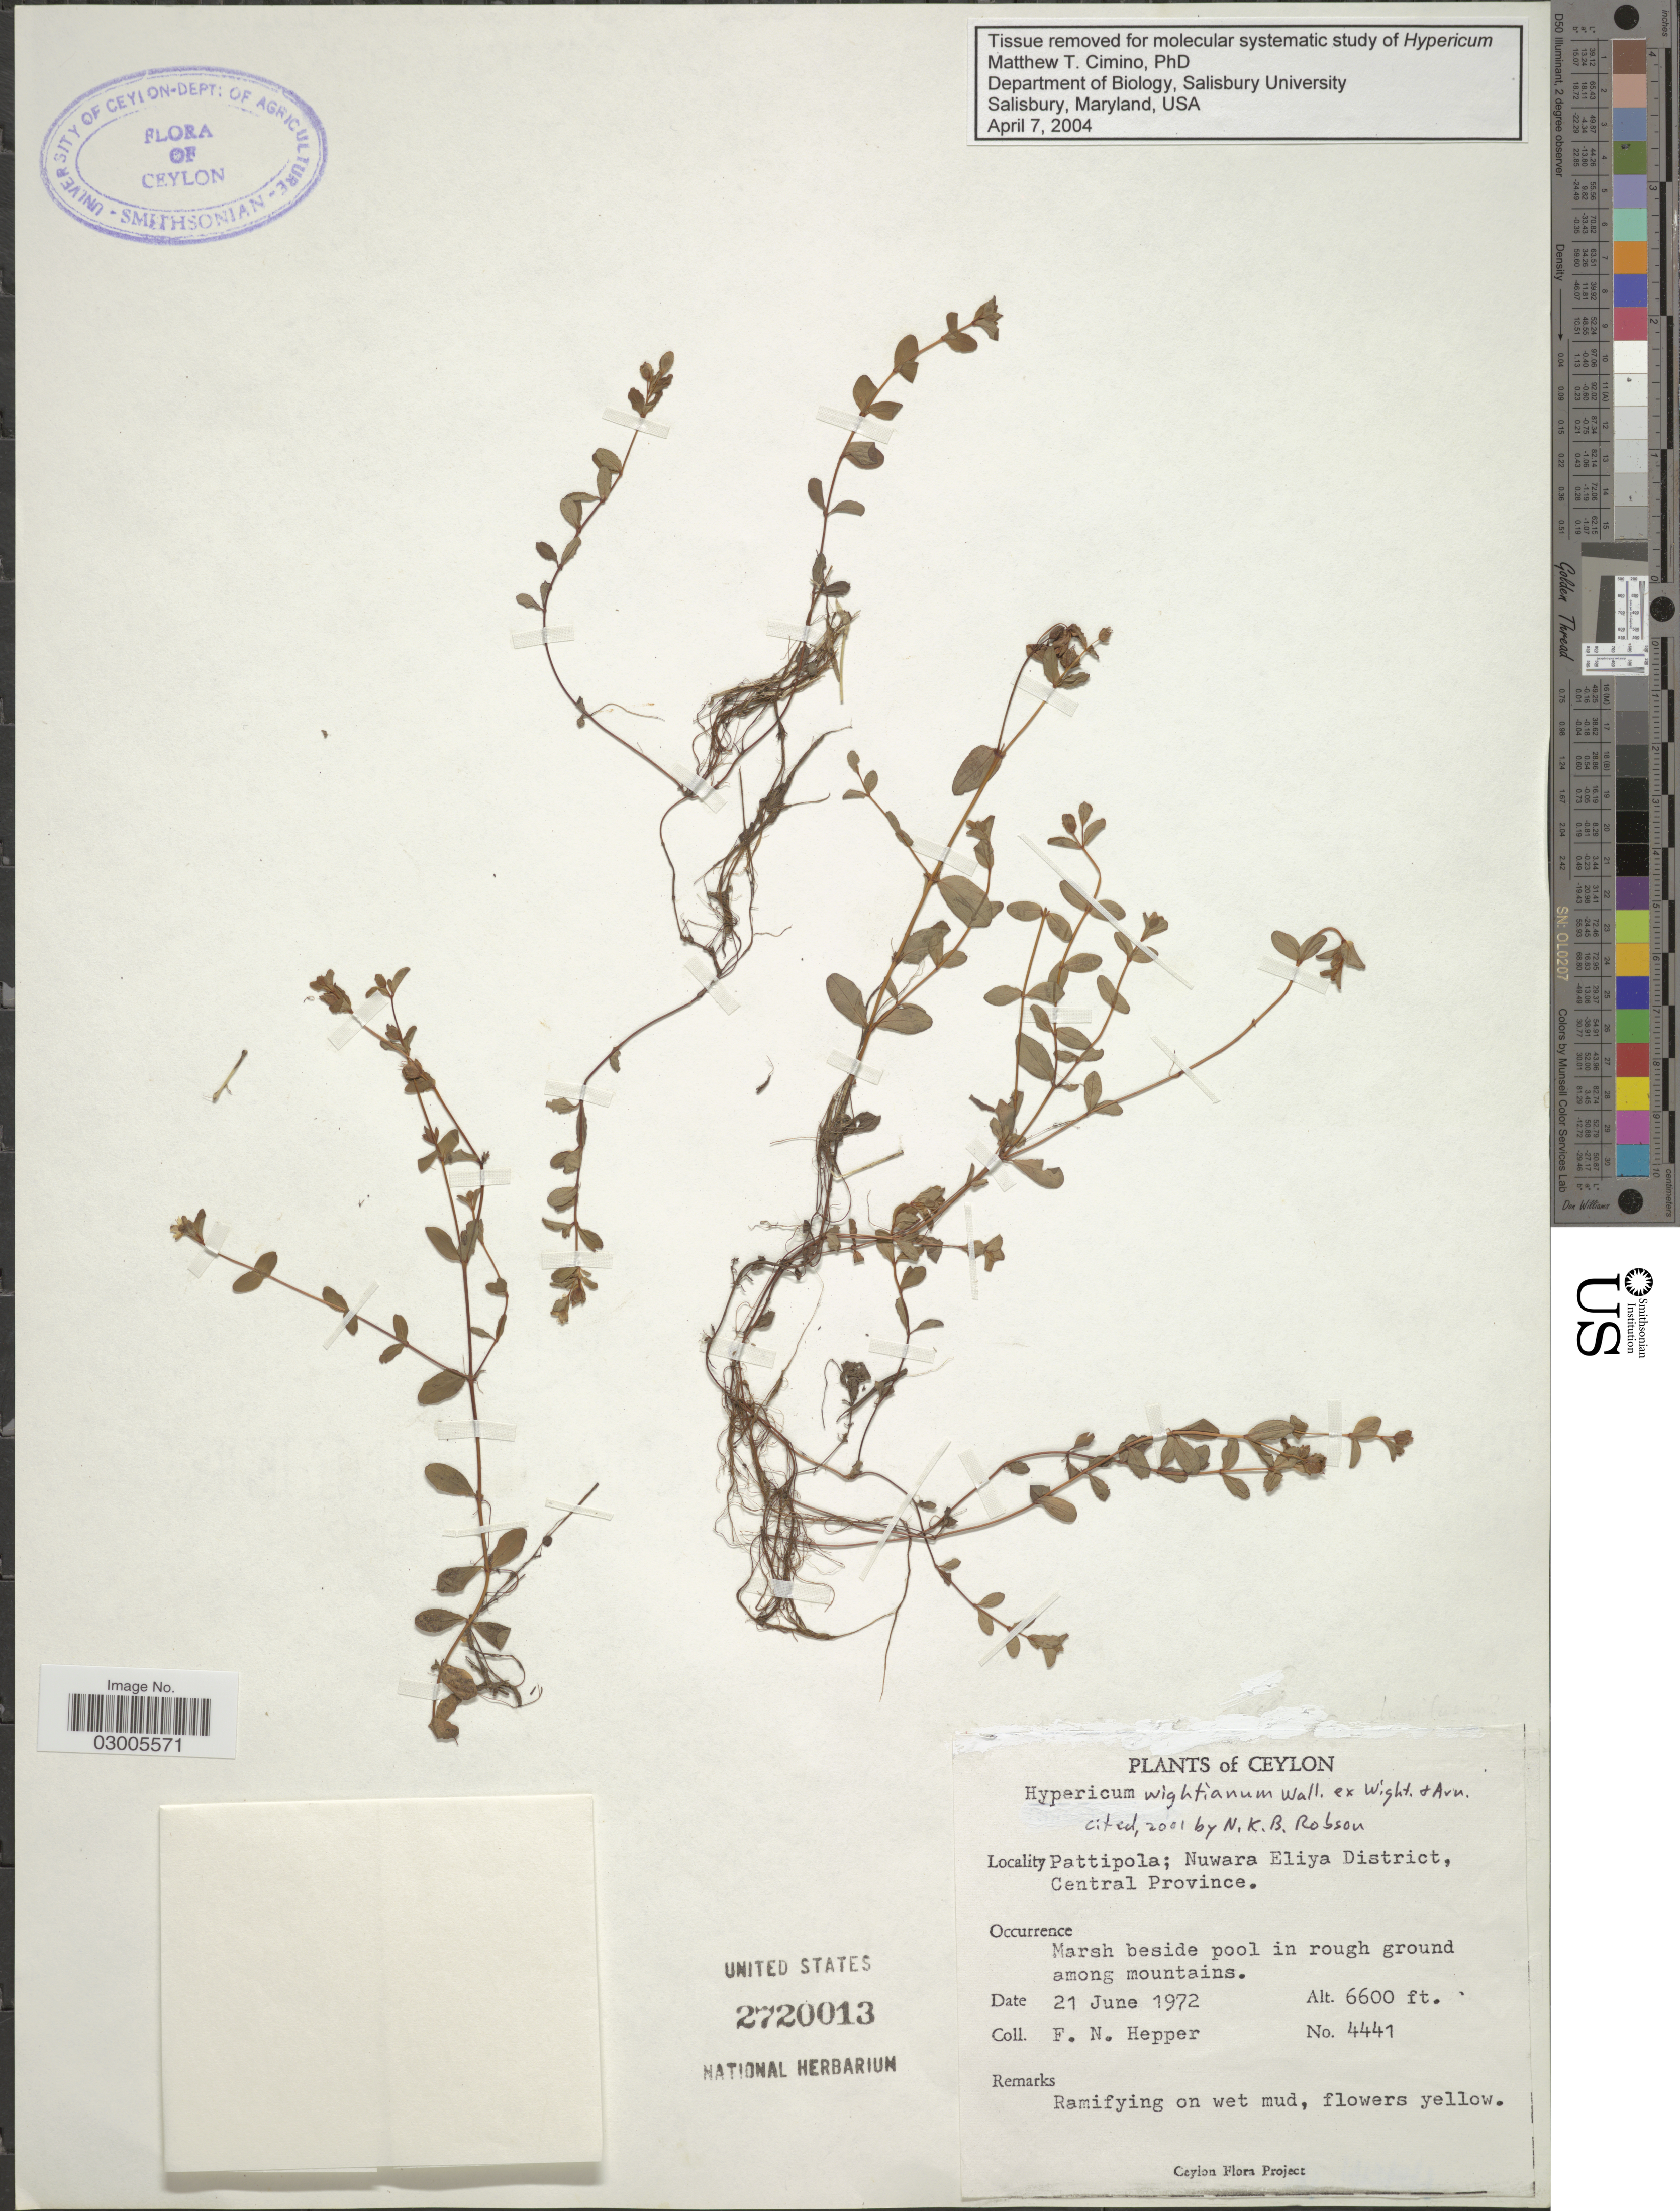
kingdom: Plantae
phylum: Tracheophyta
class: Magnoliopsida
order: Malpighiales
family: Hypericaceae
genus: Hypericum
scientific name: Hypericum wightianum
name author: Wall. ex Wight & Arn.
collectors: F. Hepper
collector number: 4441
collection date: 1972-06-21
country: Sri Lanka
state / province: Central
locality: Ceylon. Pattipola; Nuwara Eliya District.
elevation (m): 2012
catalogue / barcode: US 2720013